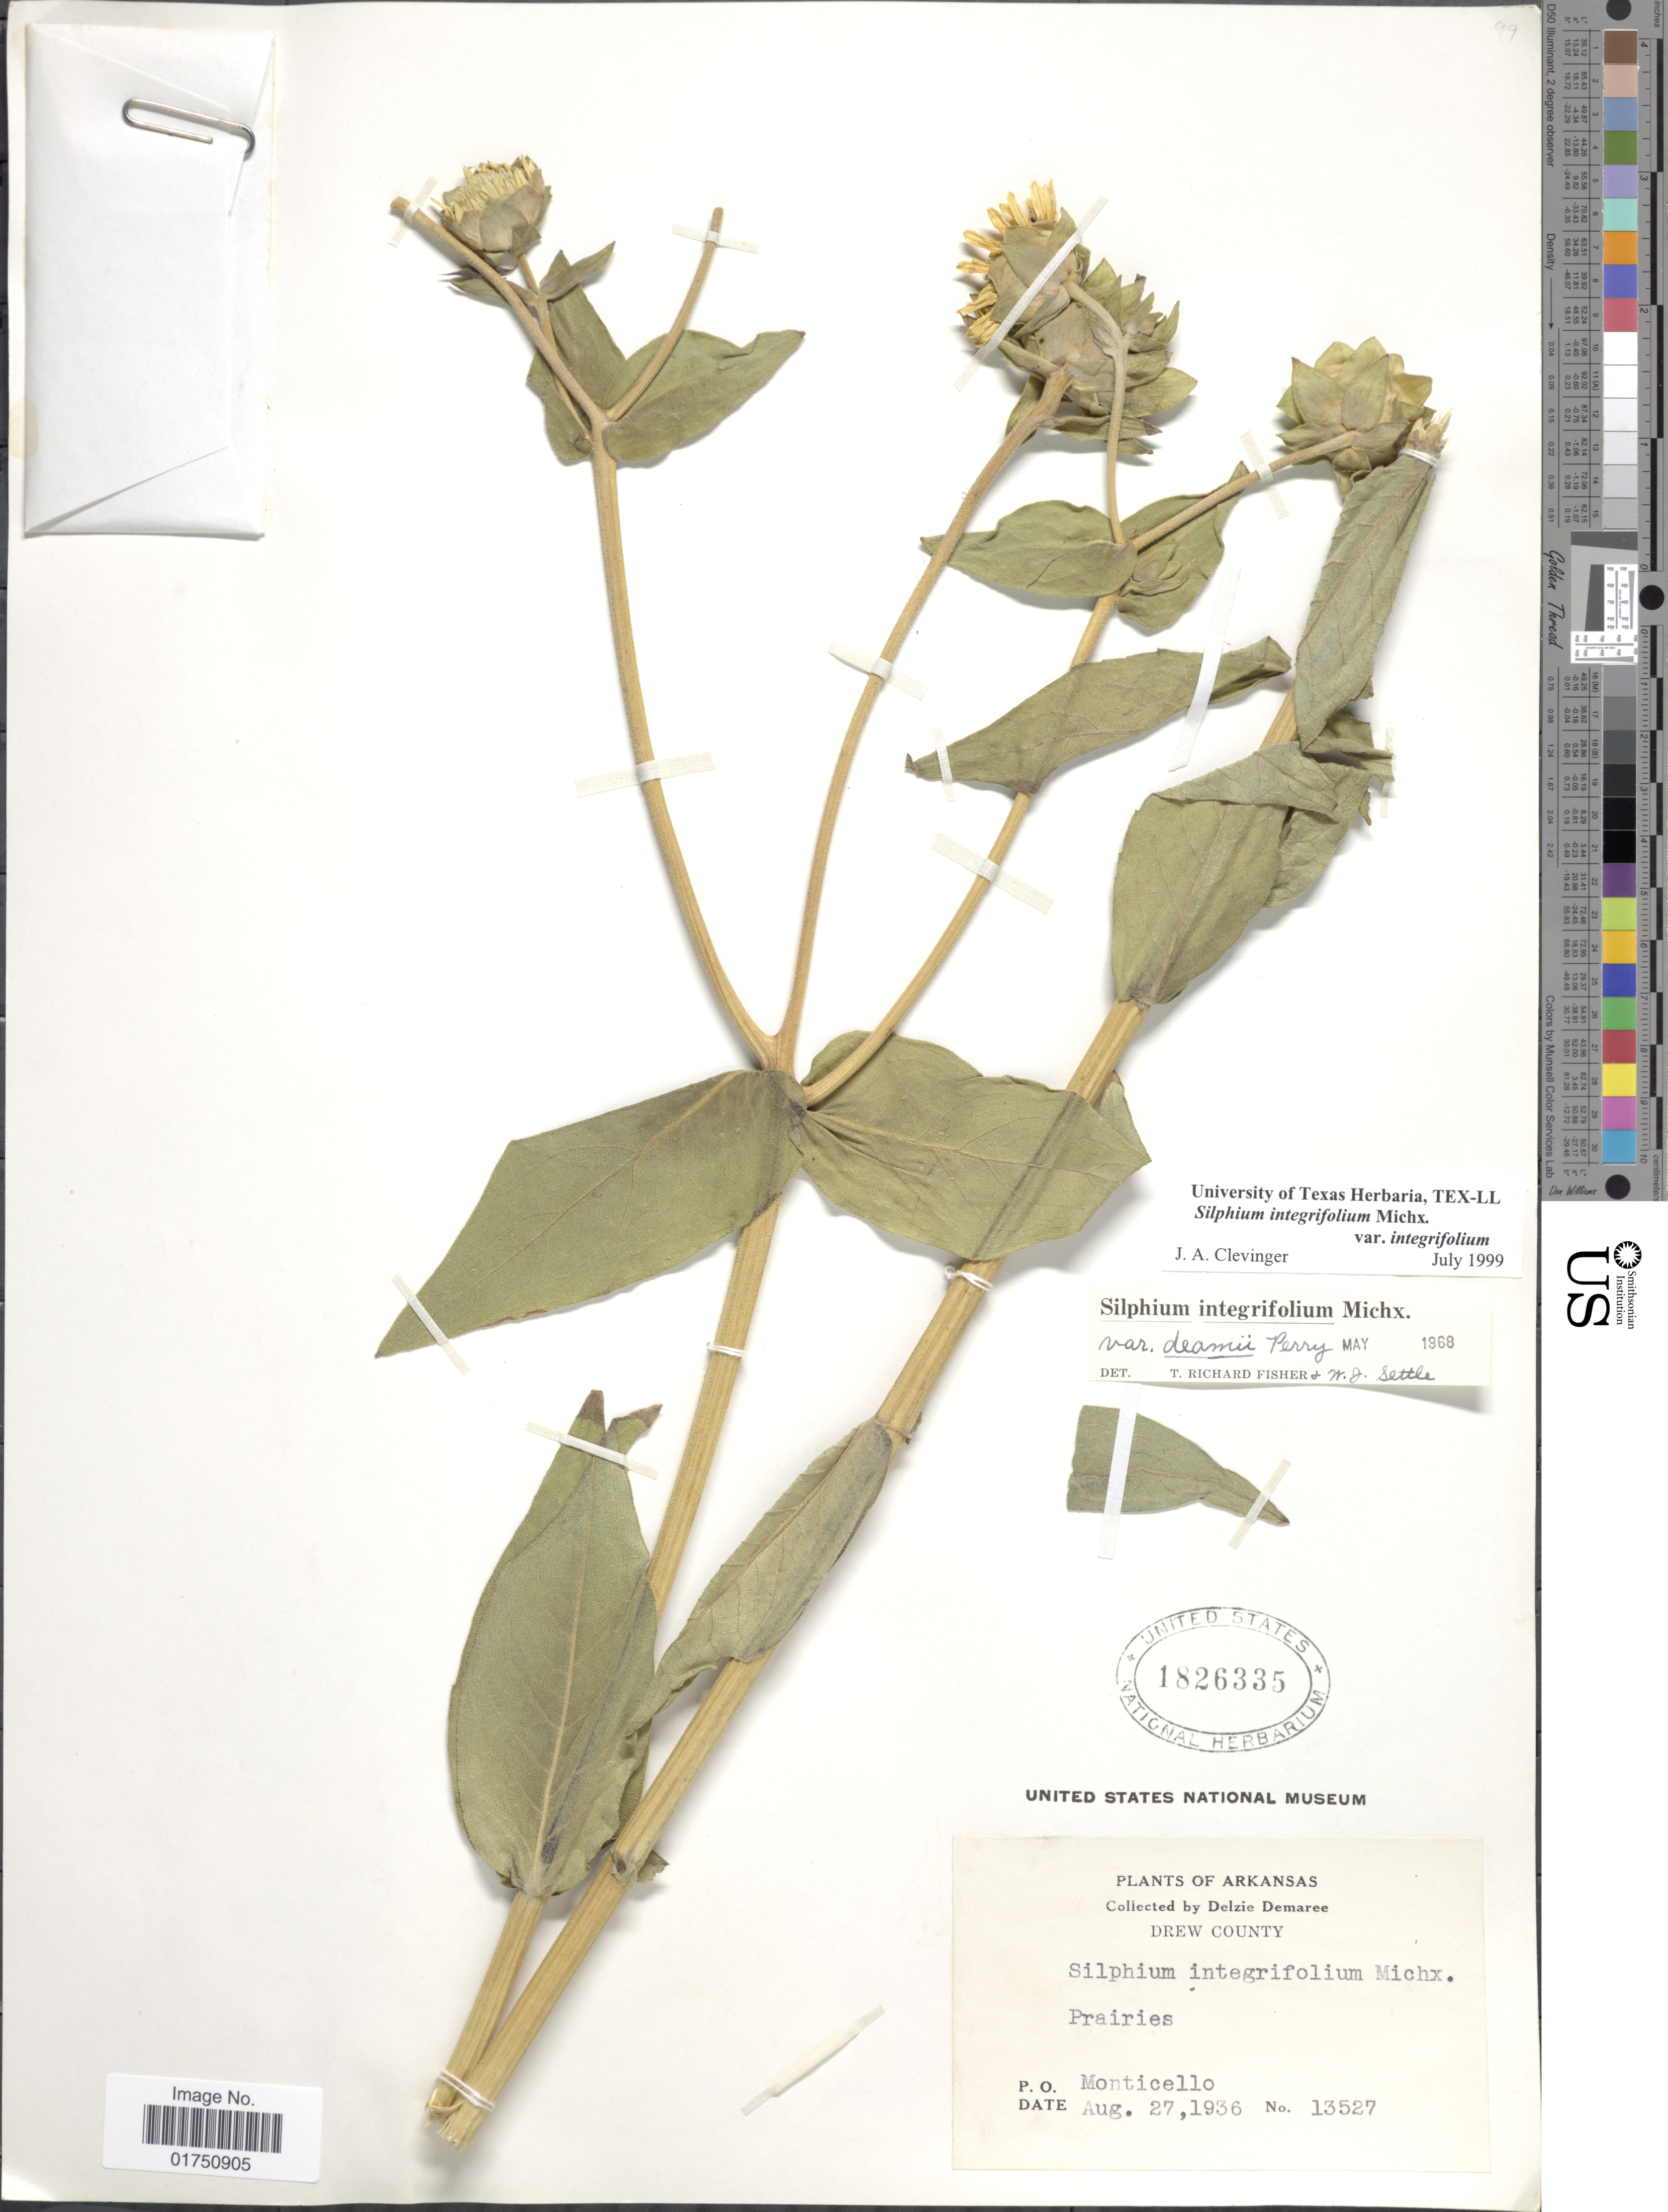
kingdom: Plantae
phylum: Tracheophyta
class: Magnoliopsida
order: Asterales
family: Asteraceae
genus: Silphium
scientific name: Silphium integrifolium var. integrifolium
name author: Michx.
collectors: D. Demaree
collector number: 13527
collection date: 1936-08-27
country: United States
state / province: Arkansas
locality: Drew County. Prairies. P.O. Monticello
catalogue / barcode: US 1826335